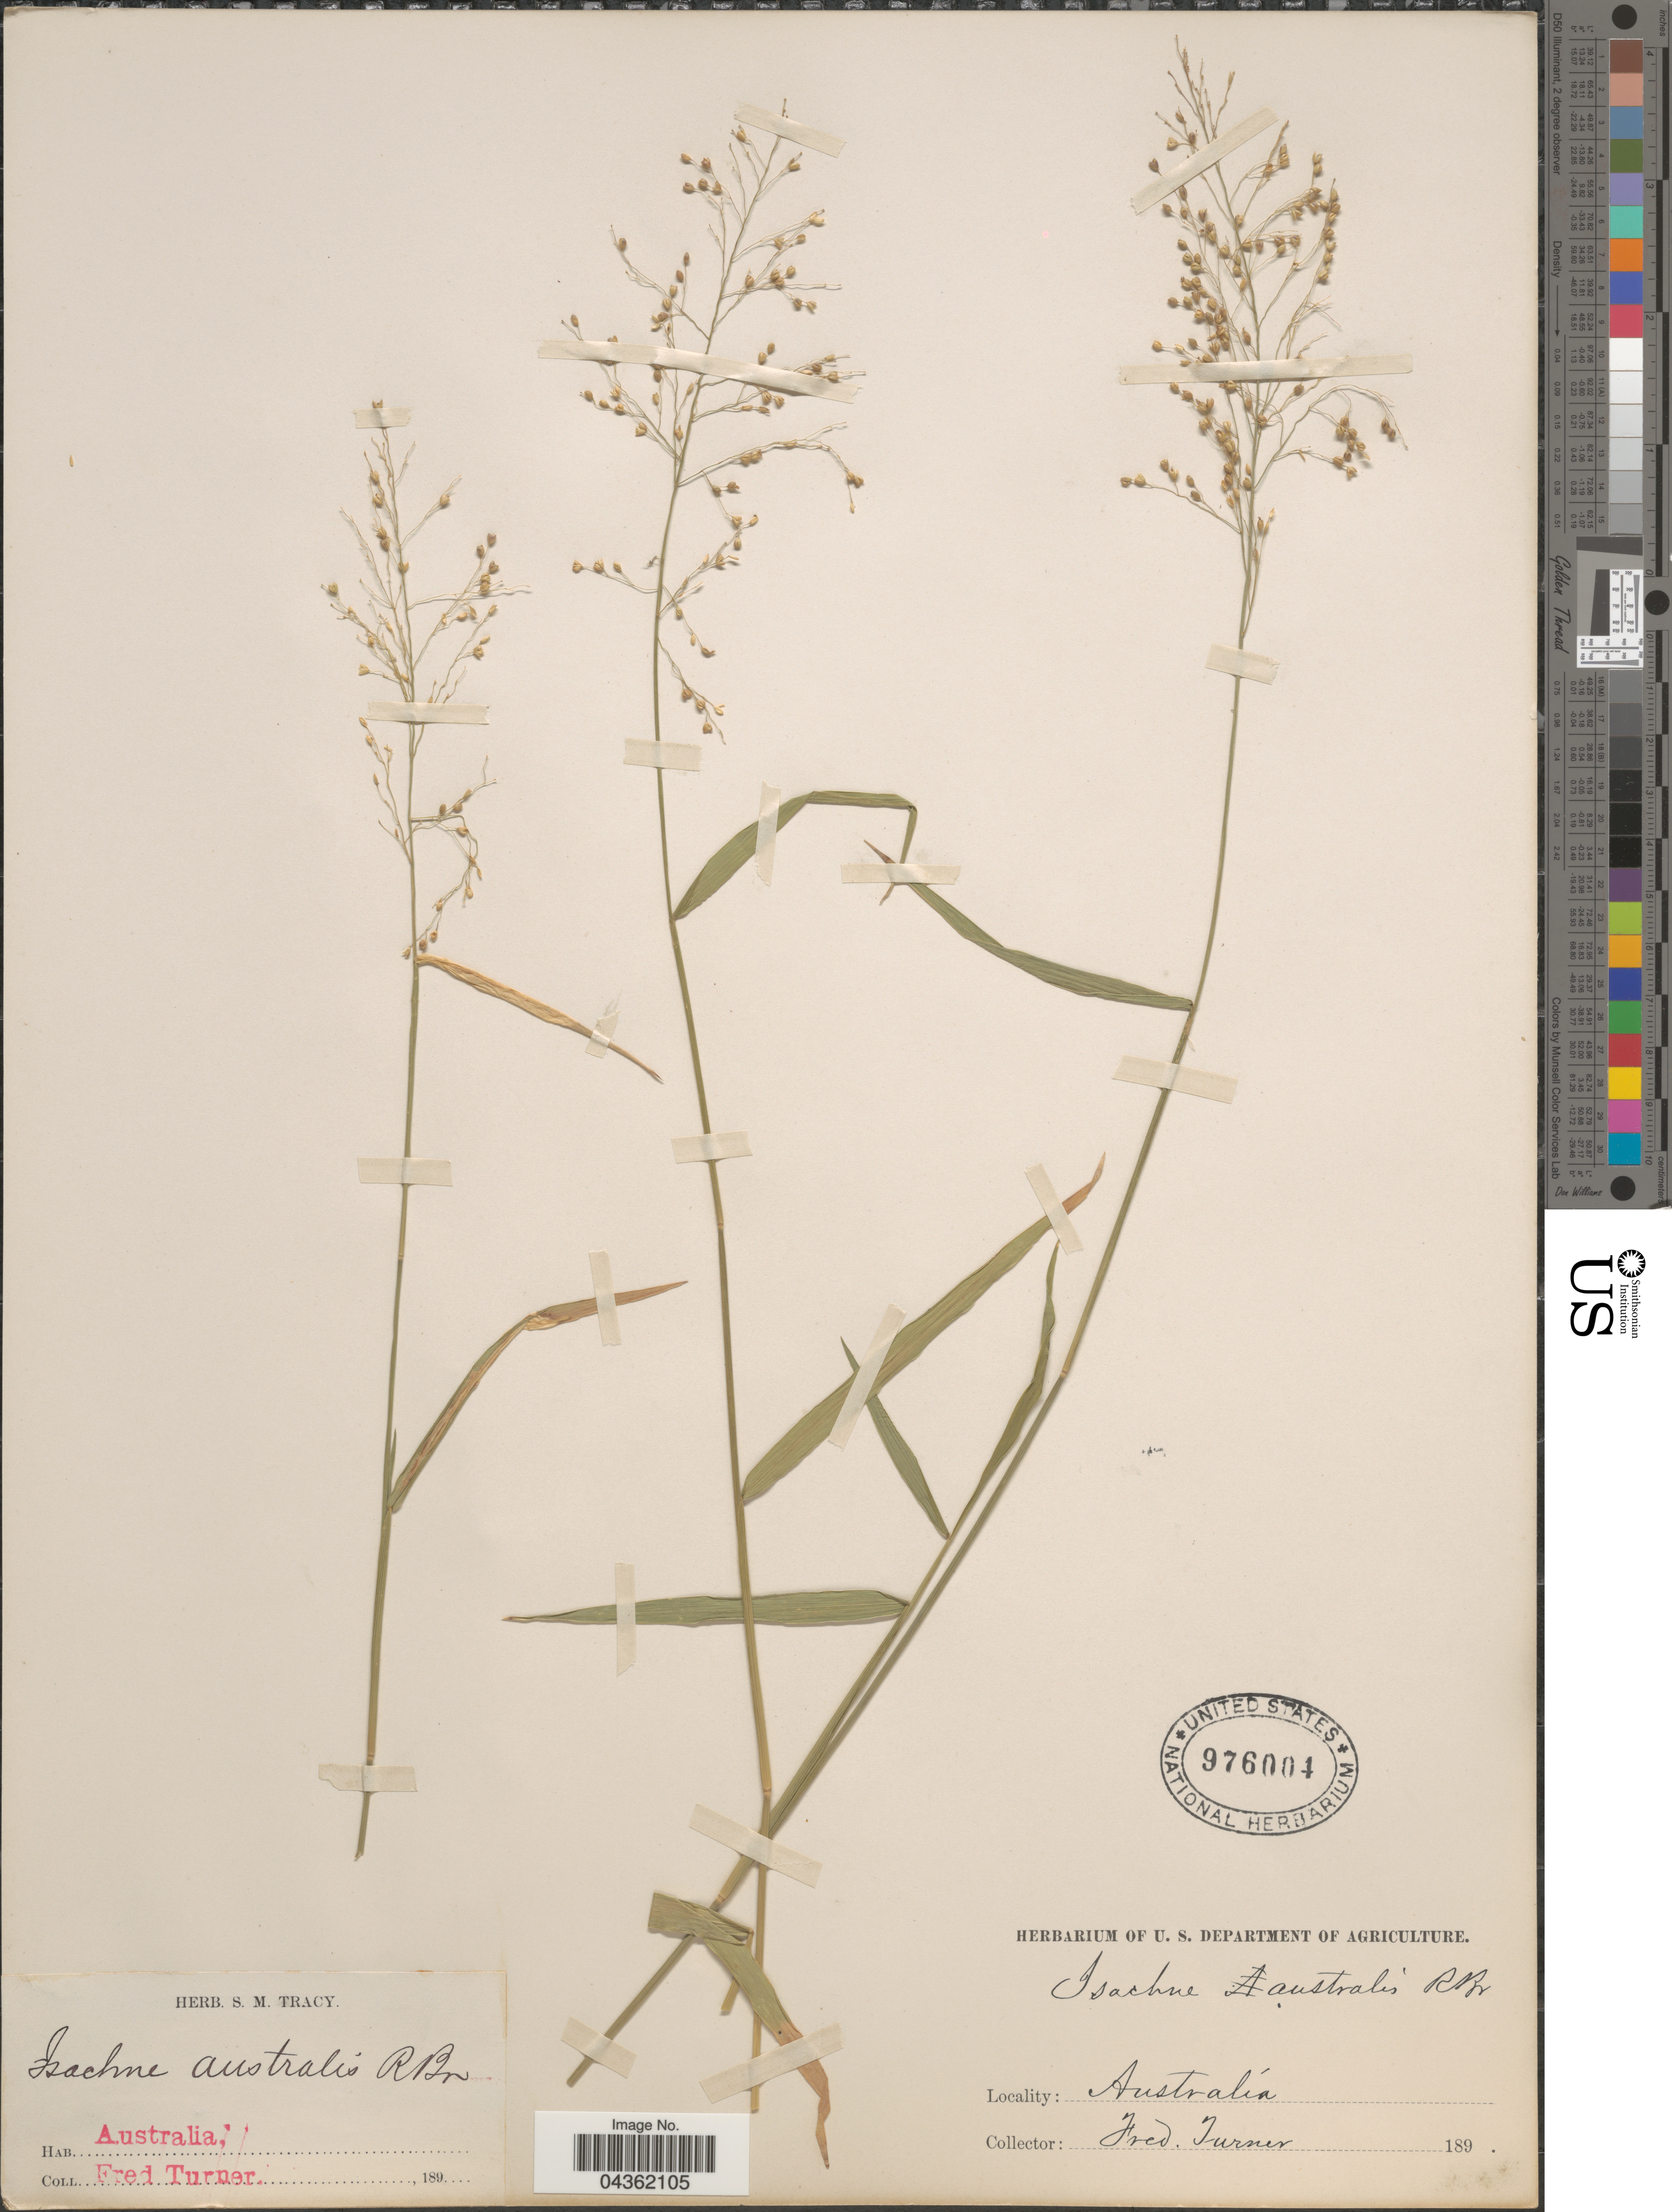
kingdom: Plantae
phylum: Tracheophyta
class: Liliopsida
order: Poales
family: Poaceae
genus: Isachne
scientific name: Isachne globosa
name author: (Thunb.) Kuntze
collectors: F. Turner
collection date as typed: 189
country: Australia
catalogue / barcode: US 976004